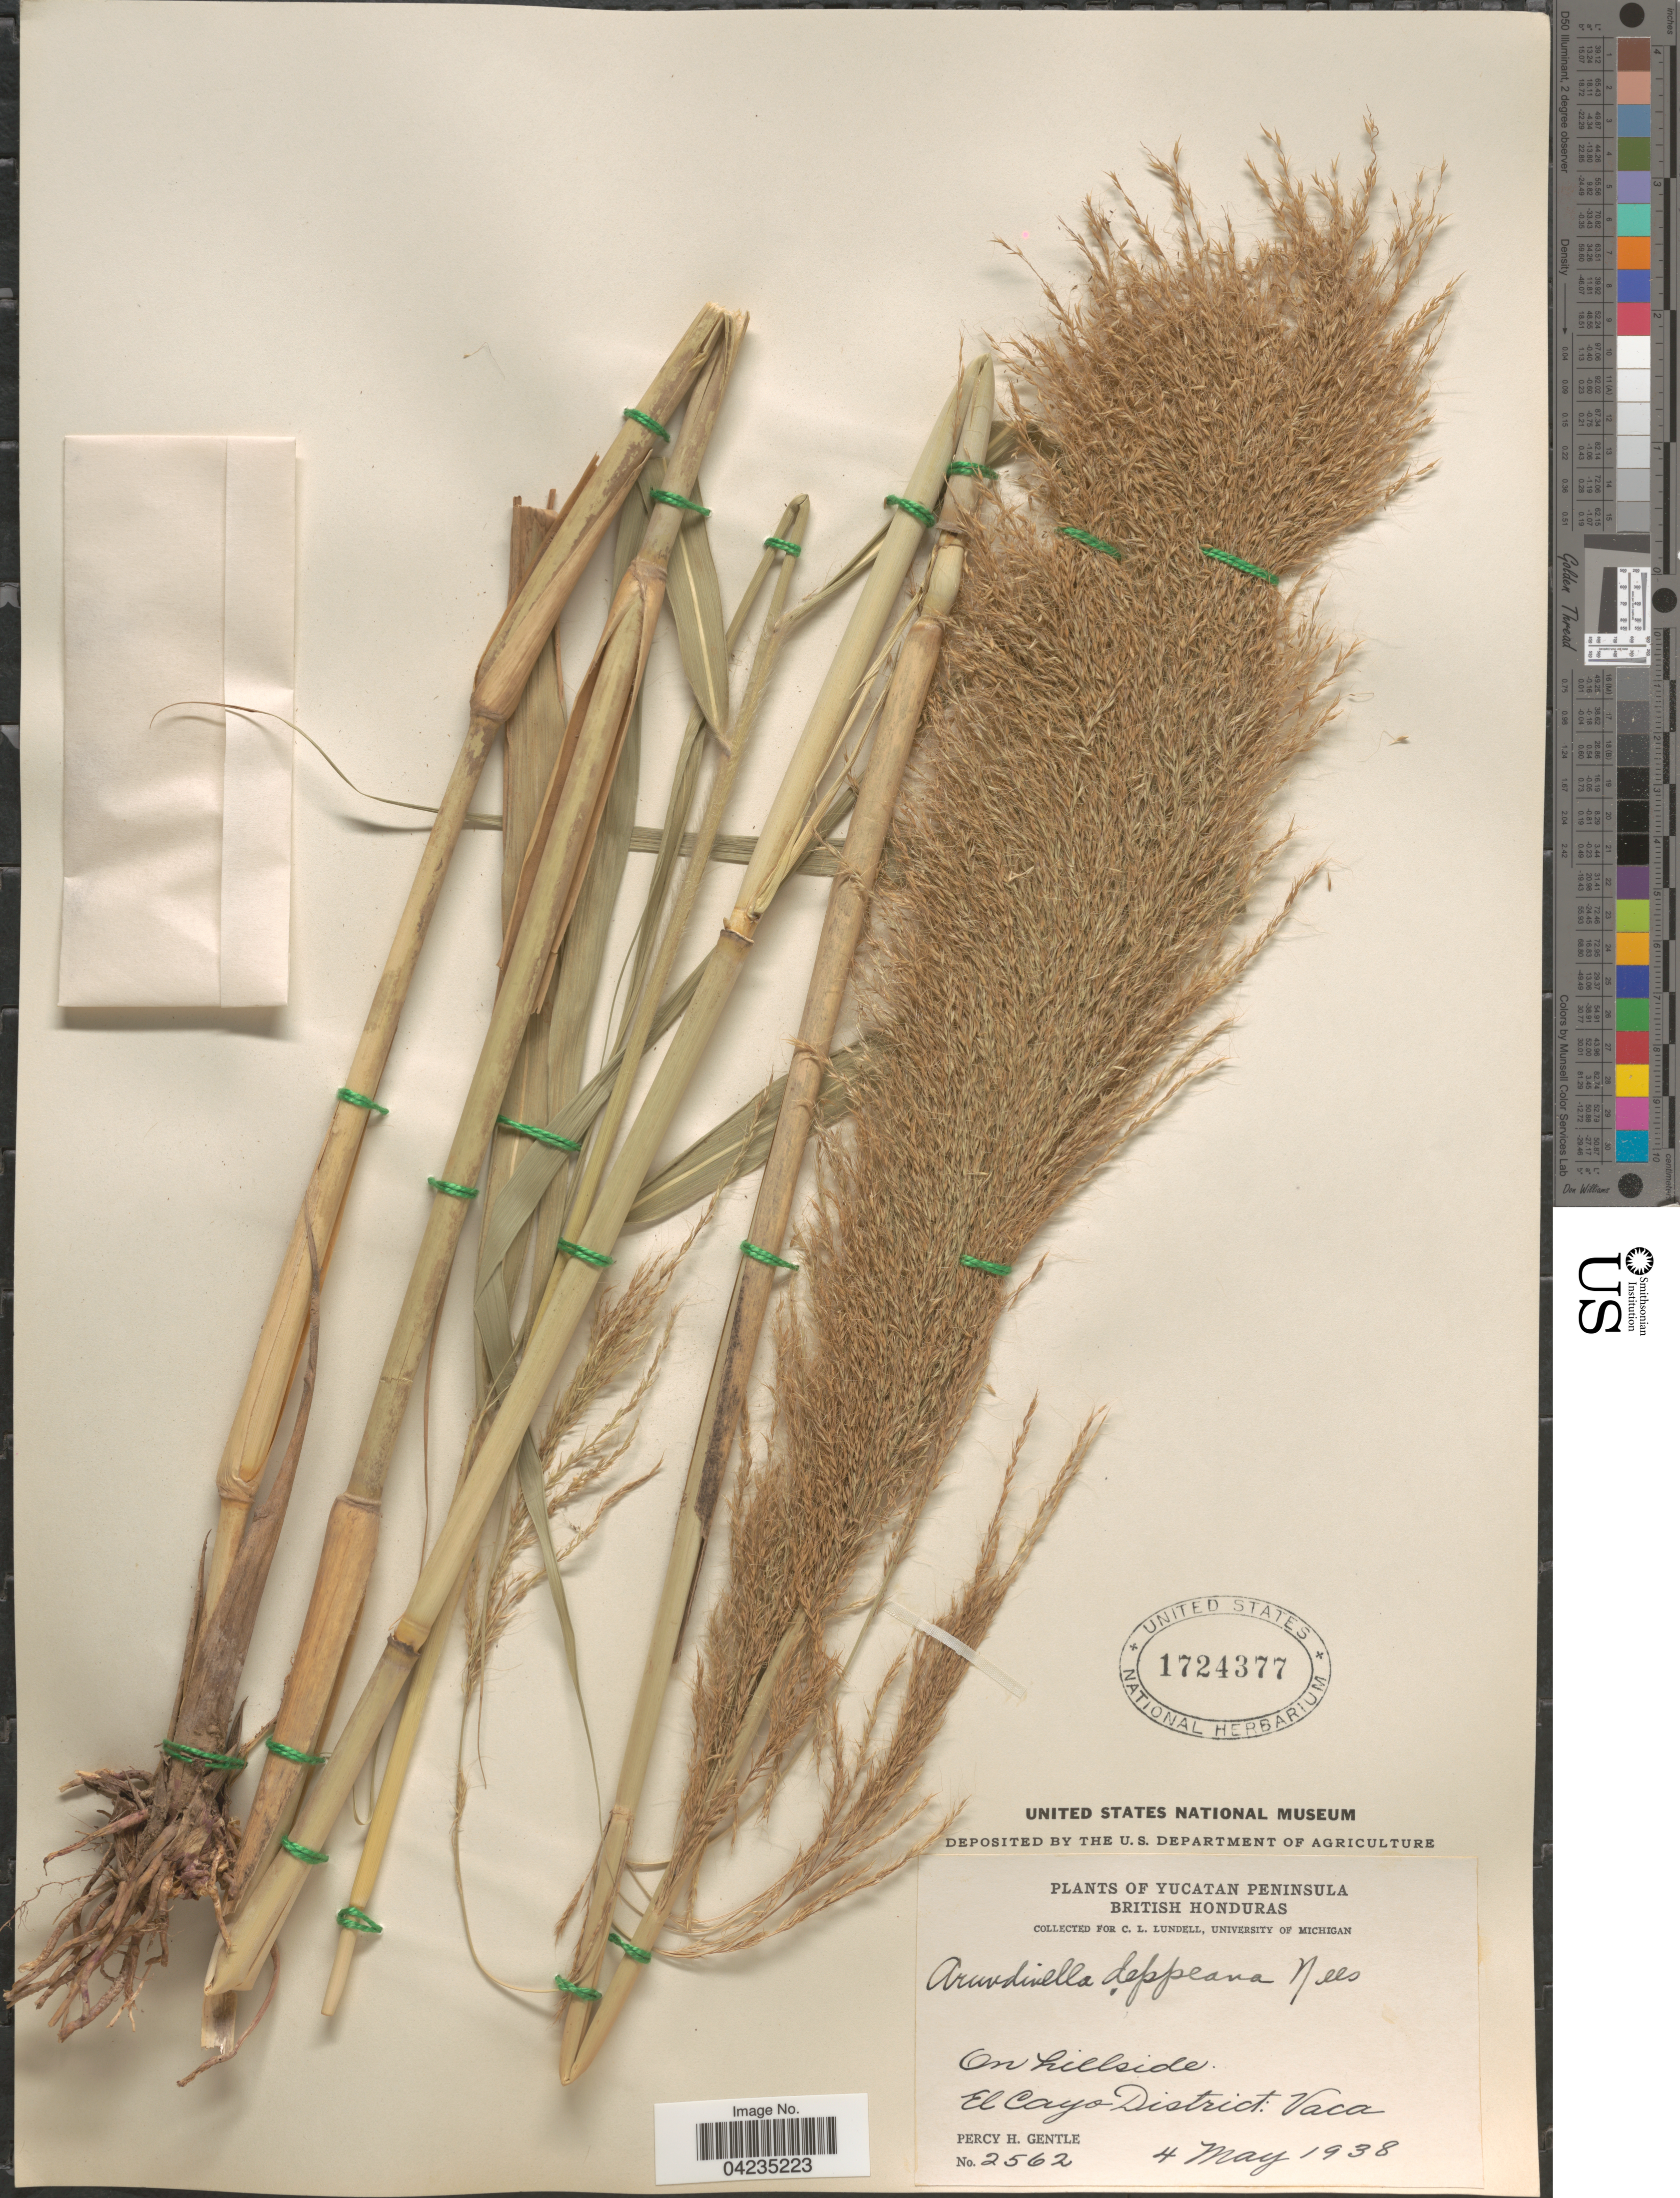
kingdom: Plantae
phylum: Tracheophyta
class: Liliopsida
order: Poales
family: Poaceae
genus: Arundinella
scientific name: Arundinella deppeana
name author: Nees ex Steud.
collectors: P. H. Gentle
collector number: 2562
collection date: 1938-05-04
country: Belize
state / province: Cayo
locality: Yucatan Peninsula. British Honduras. On hillside. El Cayo District: Vaca.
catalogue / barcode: US 1724377